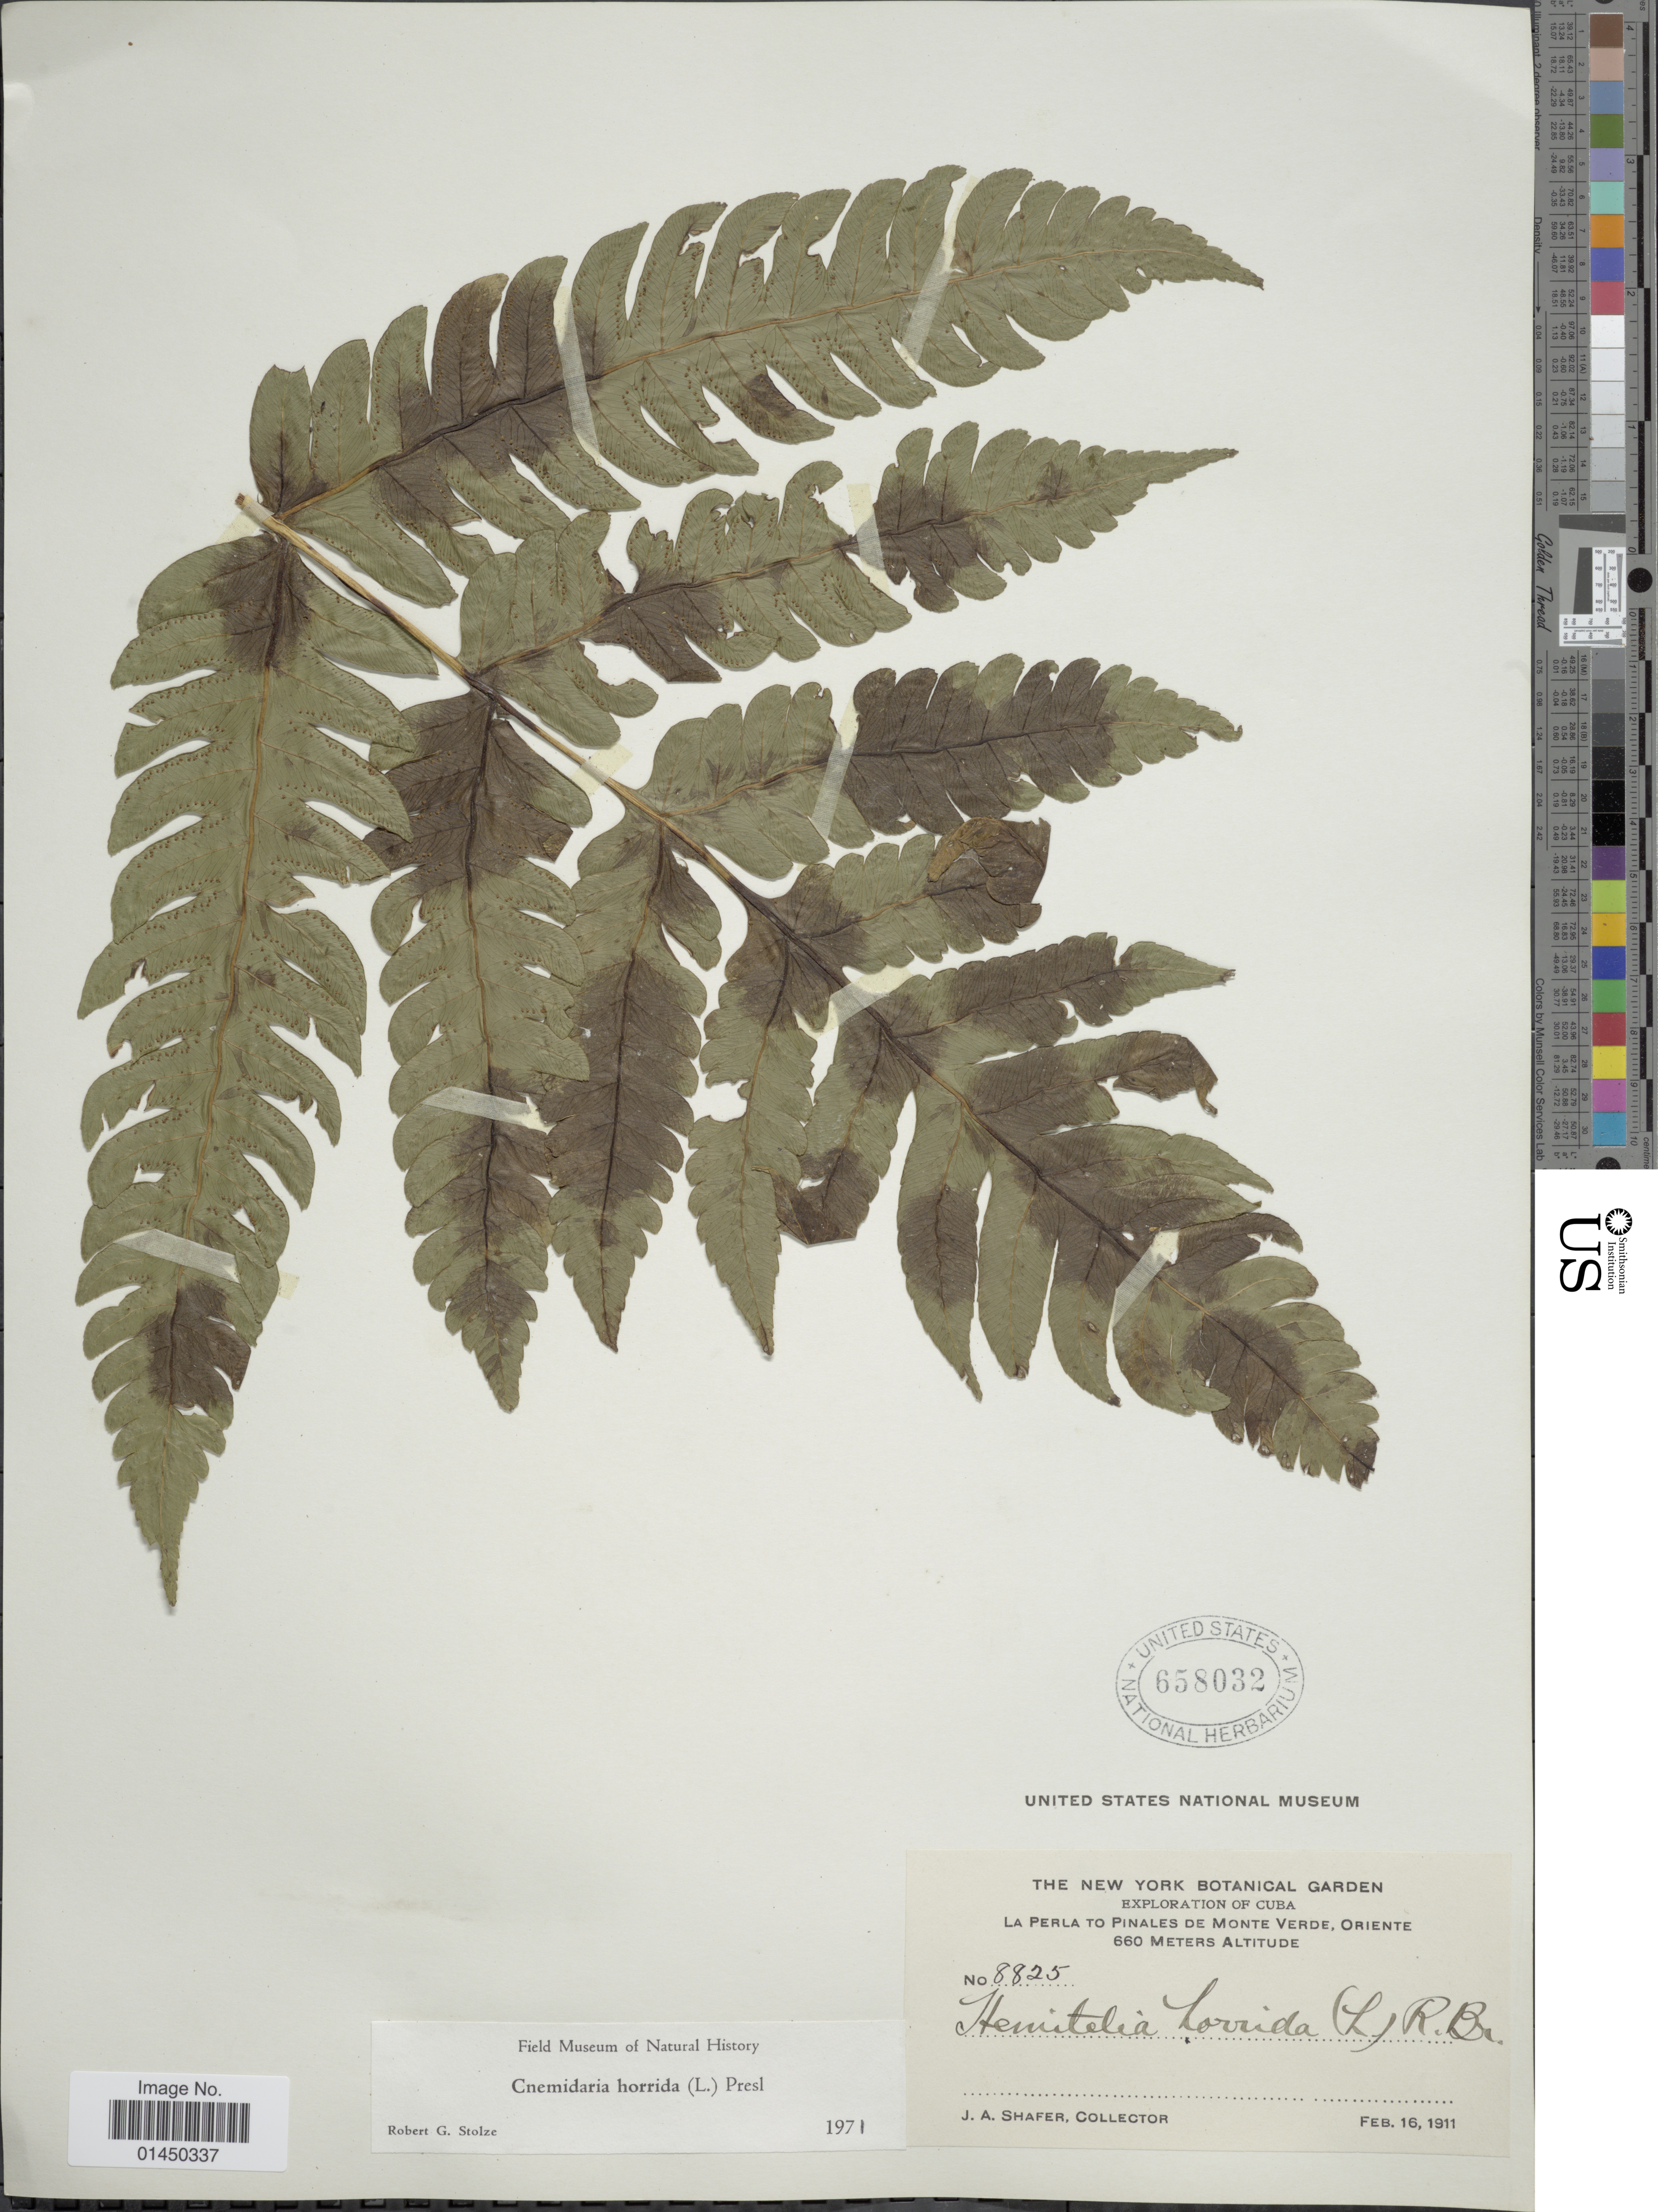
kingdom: Plantae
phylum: Tracheophyta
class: Polypodiopsida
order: Cyatheales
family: Cyatheaceae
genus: Cyathea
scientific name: Cyathea horrida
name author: (L.) Sm.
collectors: J. A. Shafer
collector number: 8825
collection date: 1911-02-16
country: Cuba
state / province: Oriente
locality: La Perla to Pinales de Monte Verde.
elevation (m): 660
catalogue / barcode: US 658032